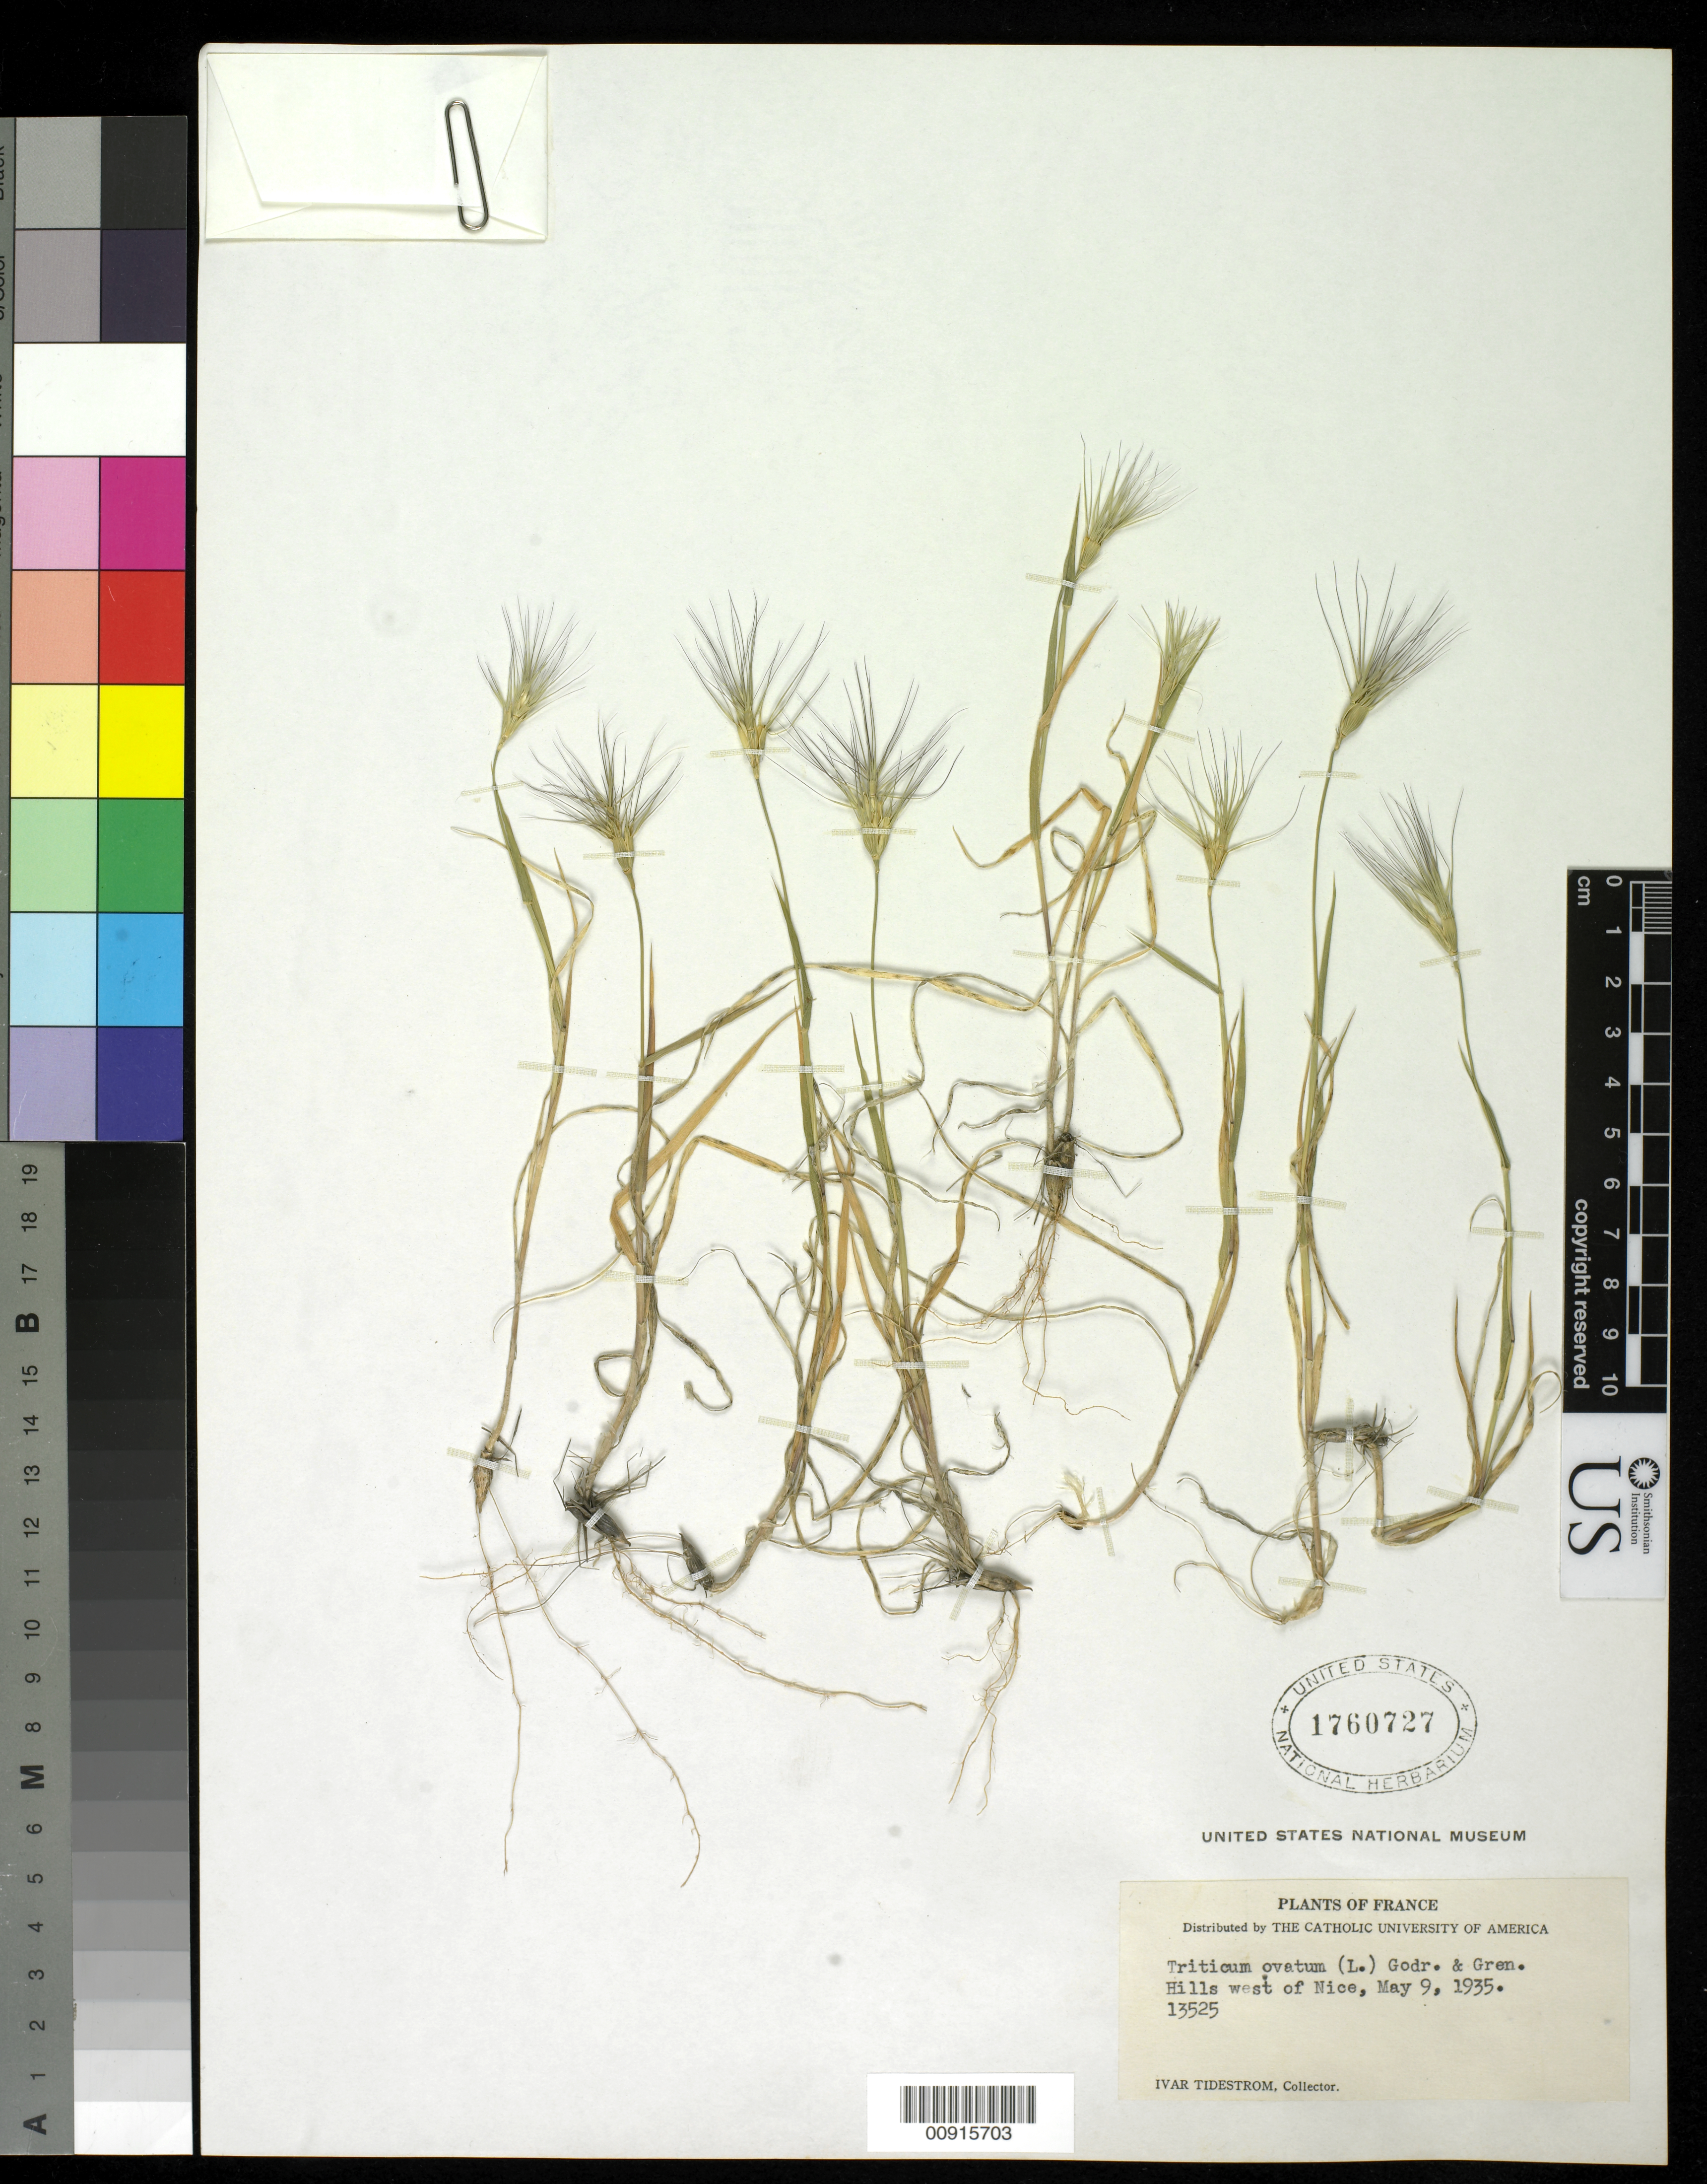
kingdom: Plantae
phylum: Tracheophyta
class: Liliopsida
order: Poales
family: Poaceae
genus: Aegilops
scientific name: Aegilops neglecta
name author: Req. ex Bertol.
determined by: Poaceae Reorganization Project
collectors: I. F. Tidestrom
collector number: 13525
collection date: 1935-05-09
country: France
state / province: Provence-Alpes-Côte d'Azur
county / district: Alpes-Maritimes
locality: hills west of Nice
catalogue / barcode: US 1760727